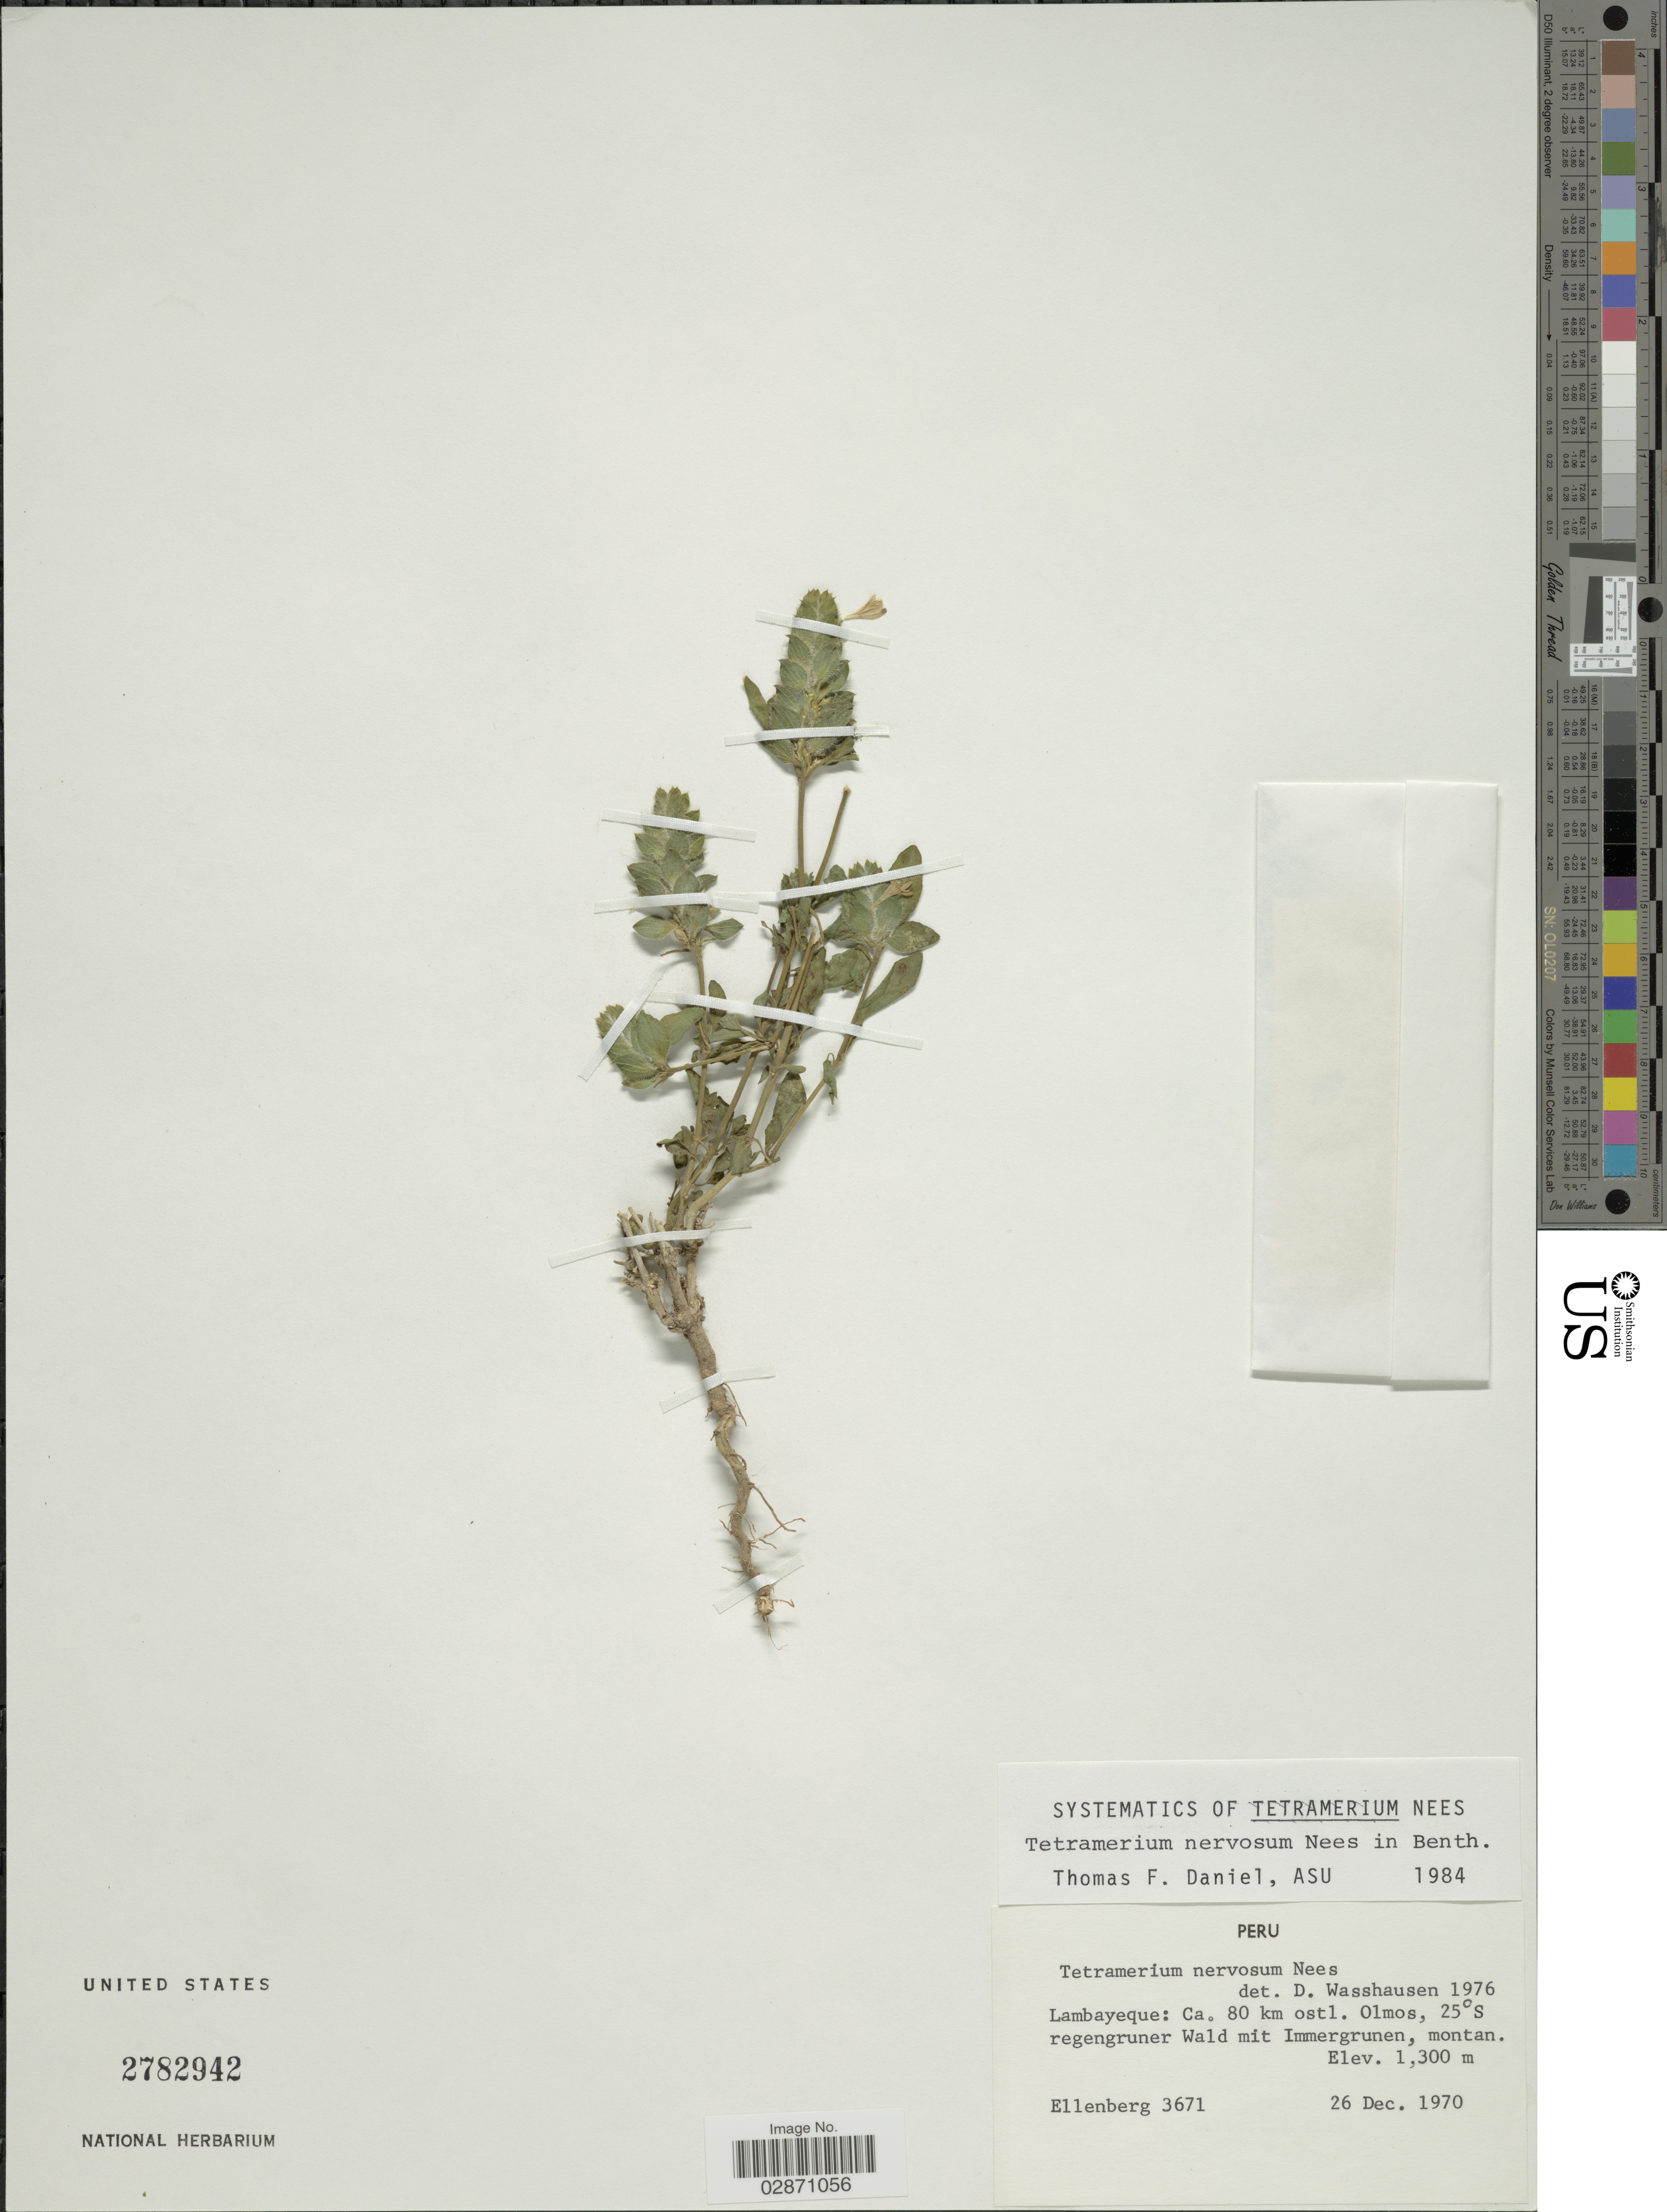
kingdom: Plantae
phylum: Tracheophyta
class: Magnoliopsida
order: Lamiales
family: Acanthaceae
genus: Tetramerium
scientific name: Tetramerium nervosum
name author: Nees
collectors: Ellenberg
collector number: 3671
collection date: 1970-12-26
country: Peru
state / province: Lambayeque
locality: Ca. 80 km ostl. Olmos.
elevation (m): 1300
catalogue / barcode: US 2782942